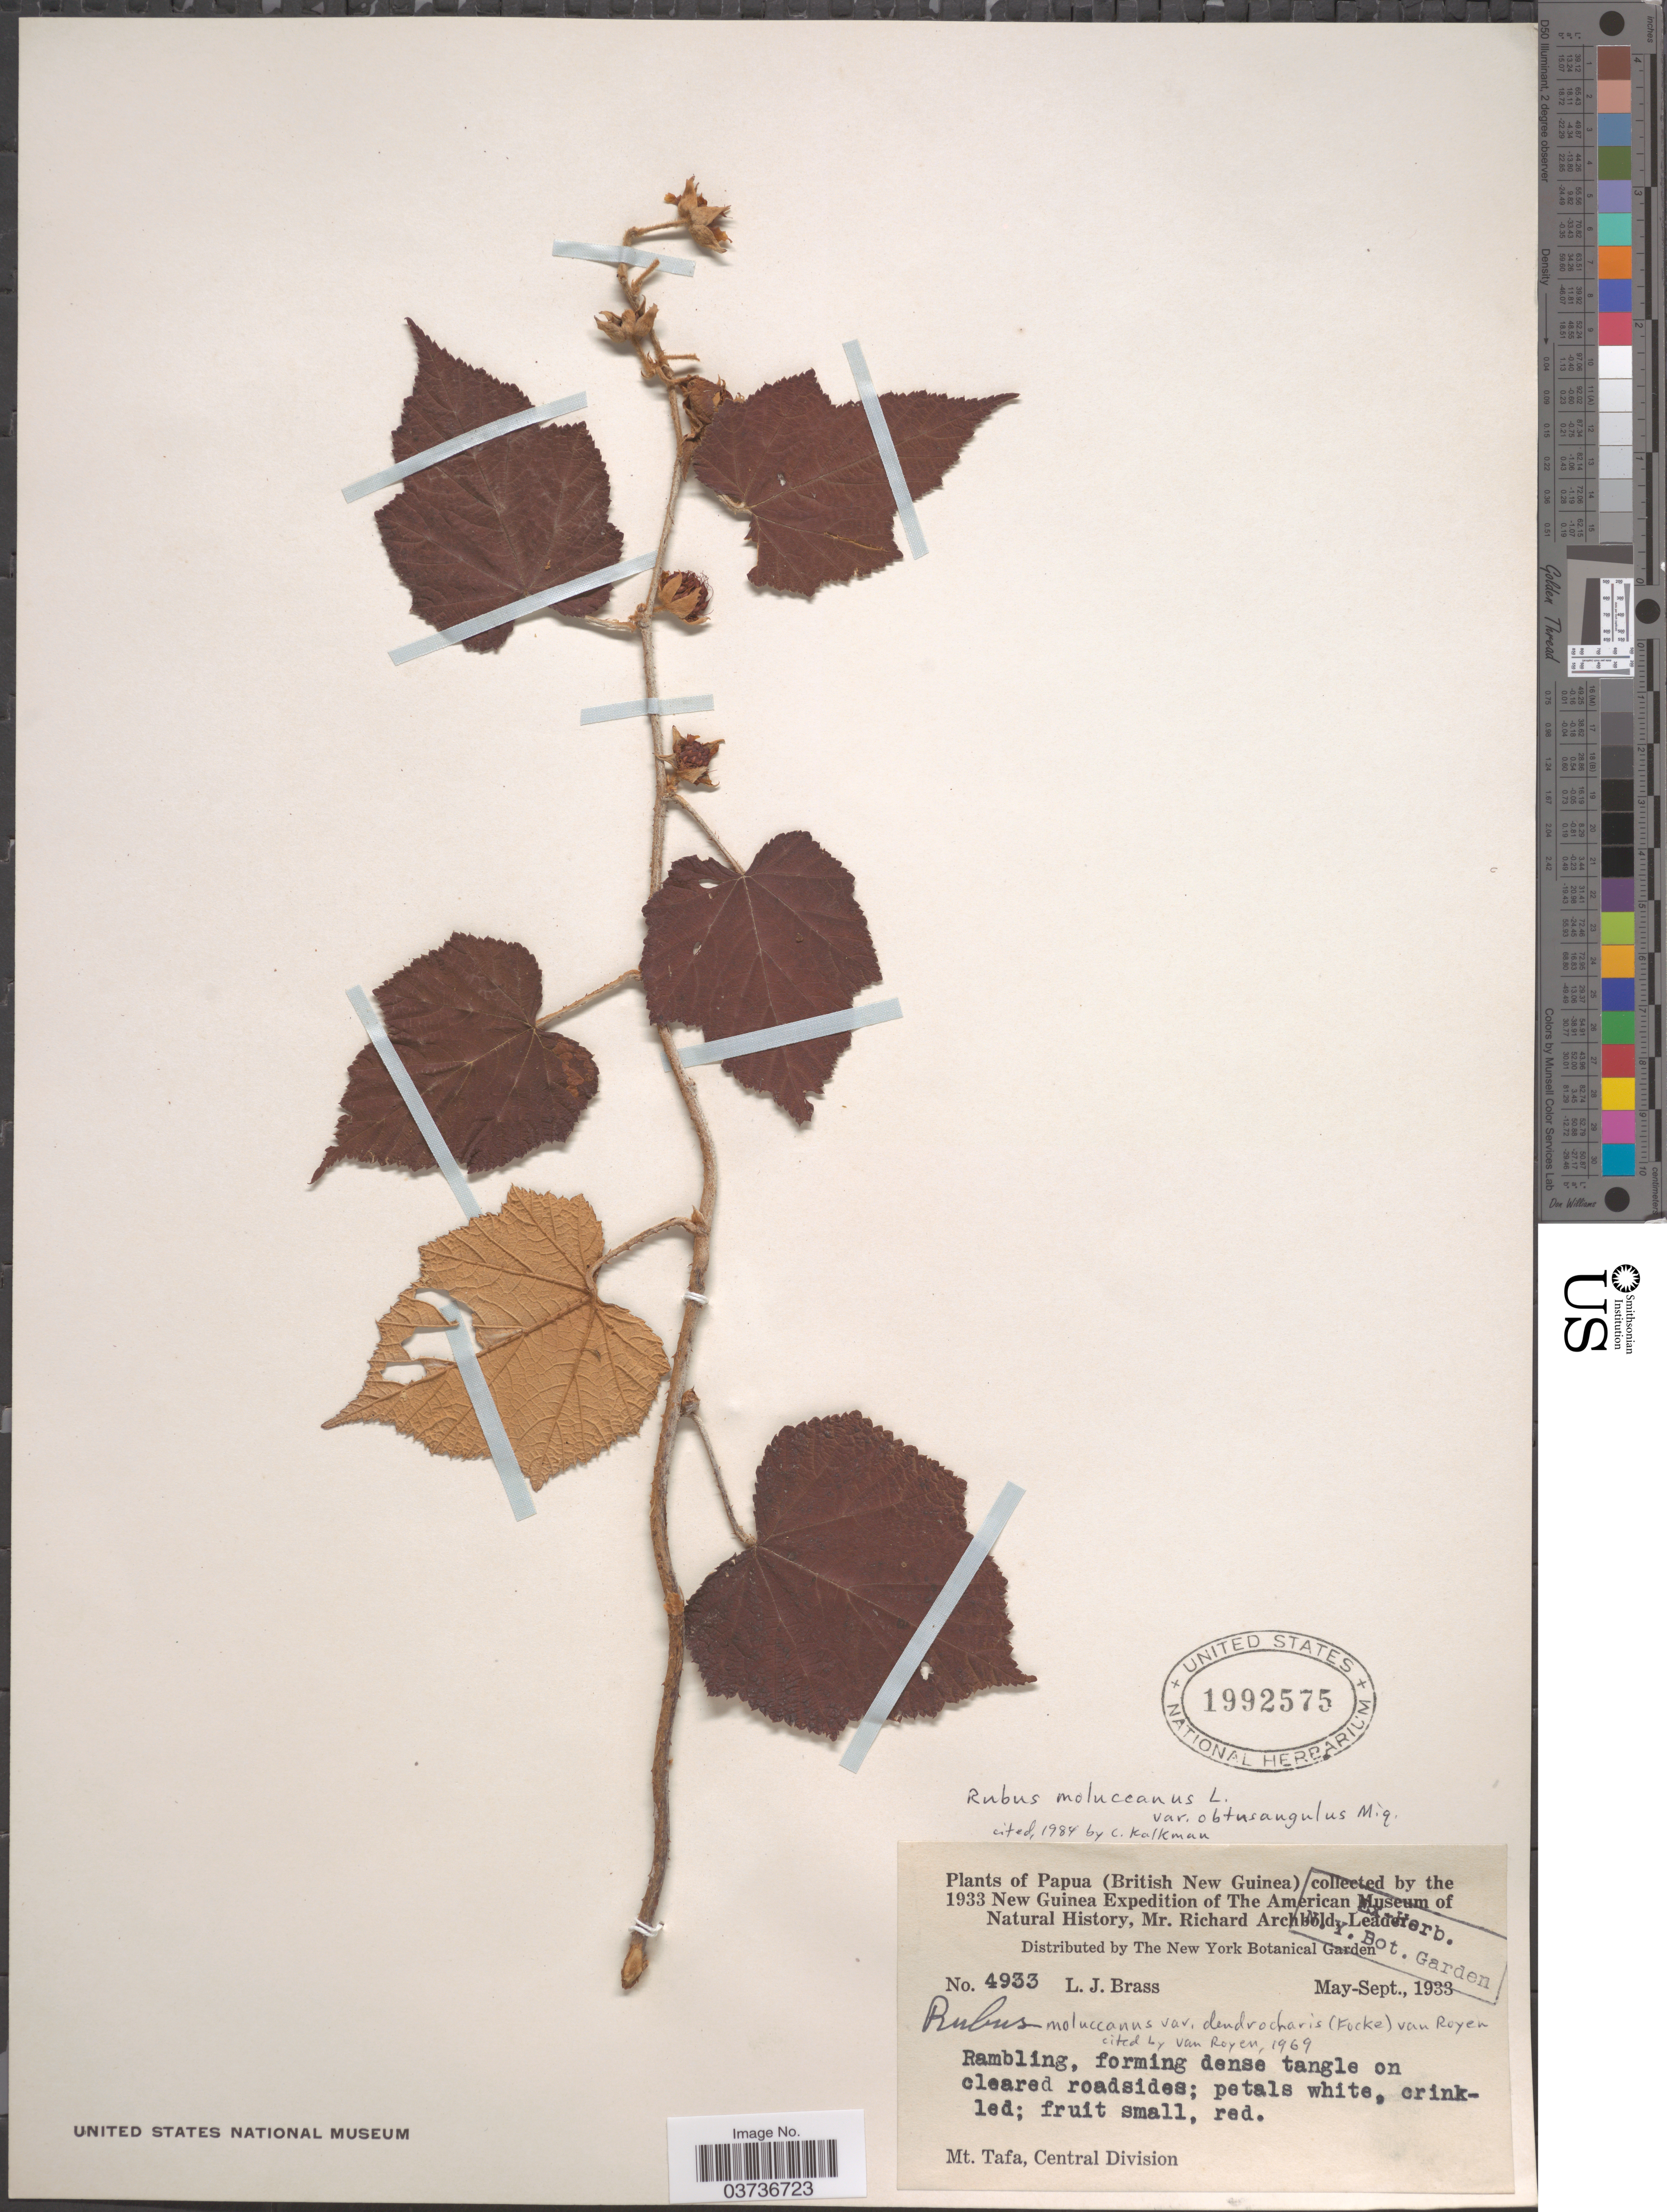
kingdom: Plantae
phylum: Tracheophyta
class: Magnoliopsida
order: Rosales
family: Rosaceae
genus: Rubus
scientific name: Rubus moluccanus var. obtusangulus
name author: Miq.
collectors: L. J. Brass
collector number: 4933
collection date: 1933-05/1933-09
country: Papua New Guinea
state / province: Central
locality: Papua (British New Guinea) Mt. Tafa, Central Division.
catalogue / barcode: US 1992575